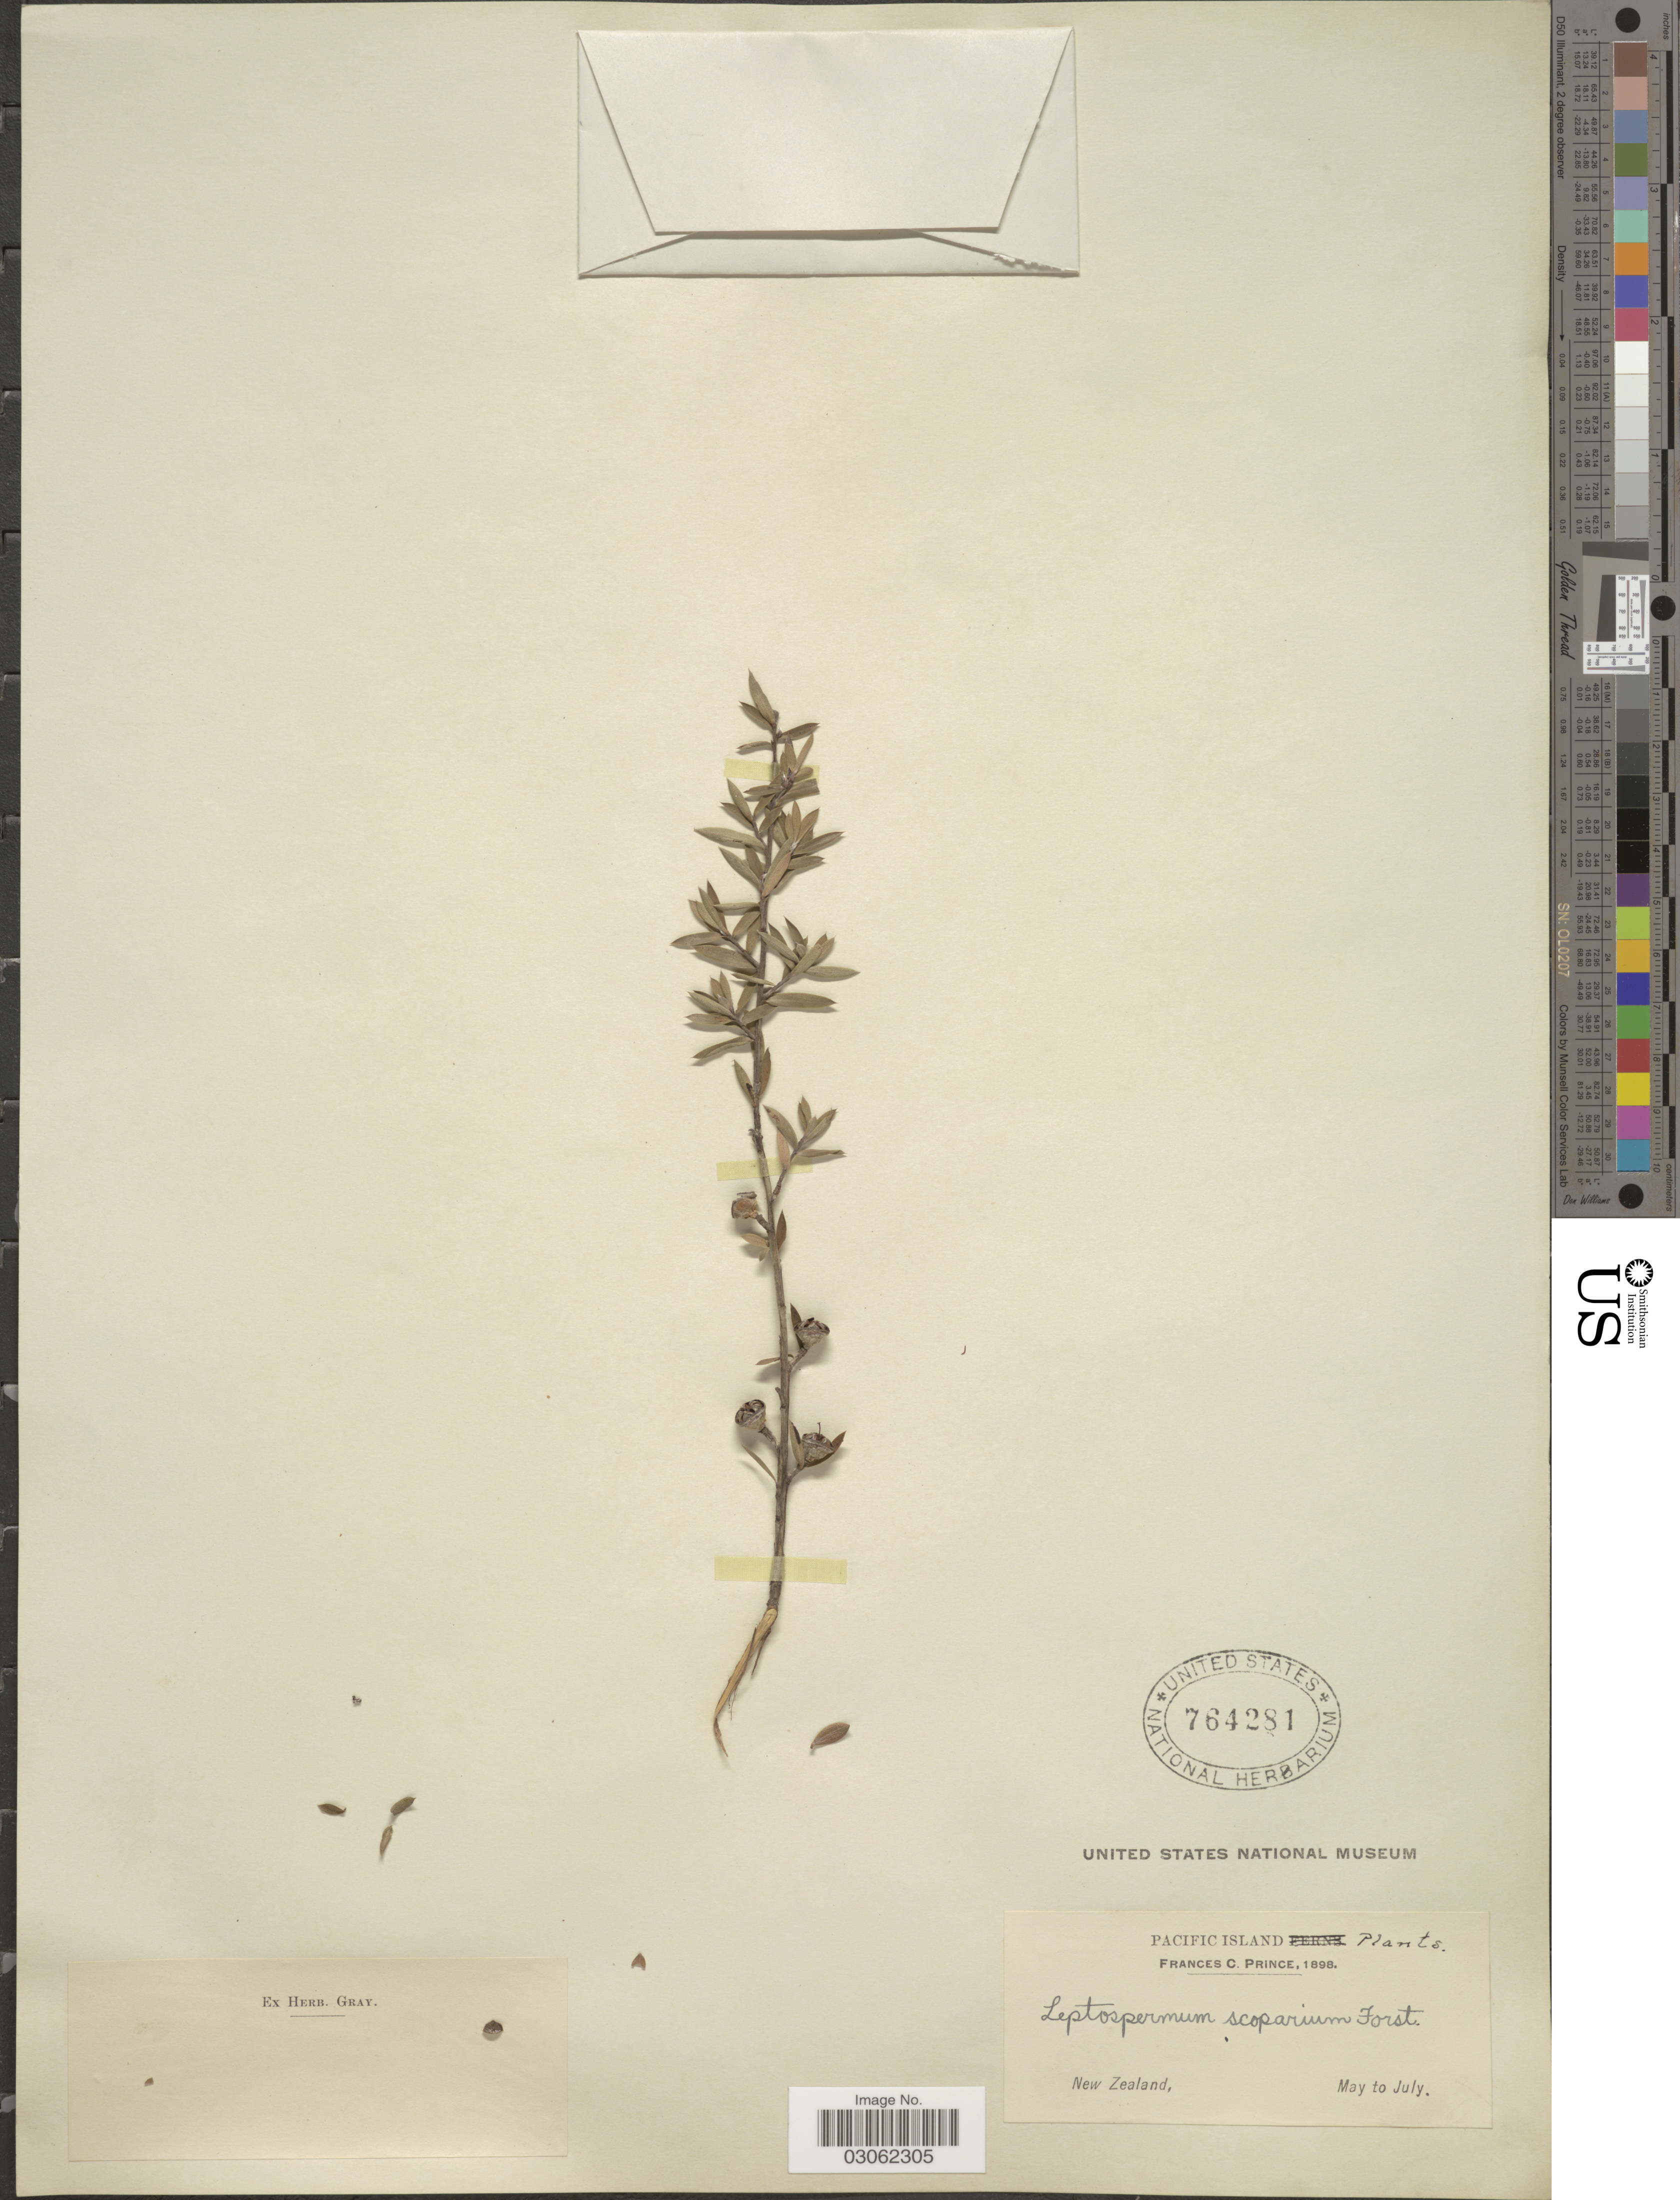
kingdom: Plantae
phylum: Tracheophyta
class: Magnoliopsida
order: Myrtales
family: Myrtaceae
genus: Leptospermum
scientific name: Leptospermum scoparium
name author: J.R. Forst. & G. Forst.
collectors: F. Prince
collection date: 1898-05/1898-07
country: New Zealand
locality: Pacific Island.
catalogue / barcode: US 764281